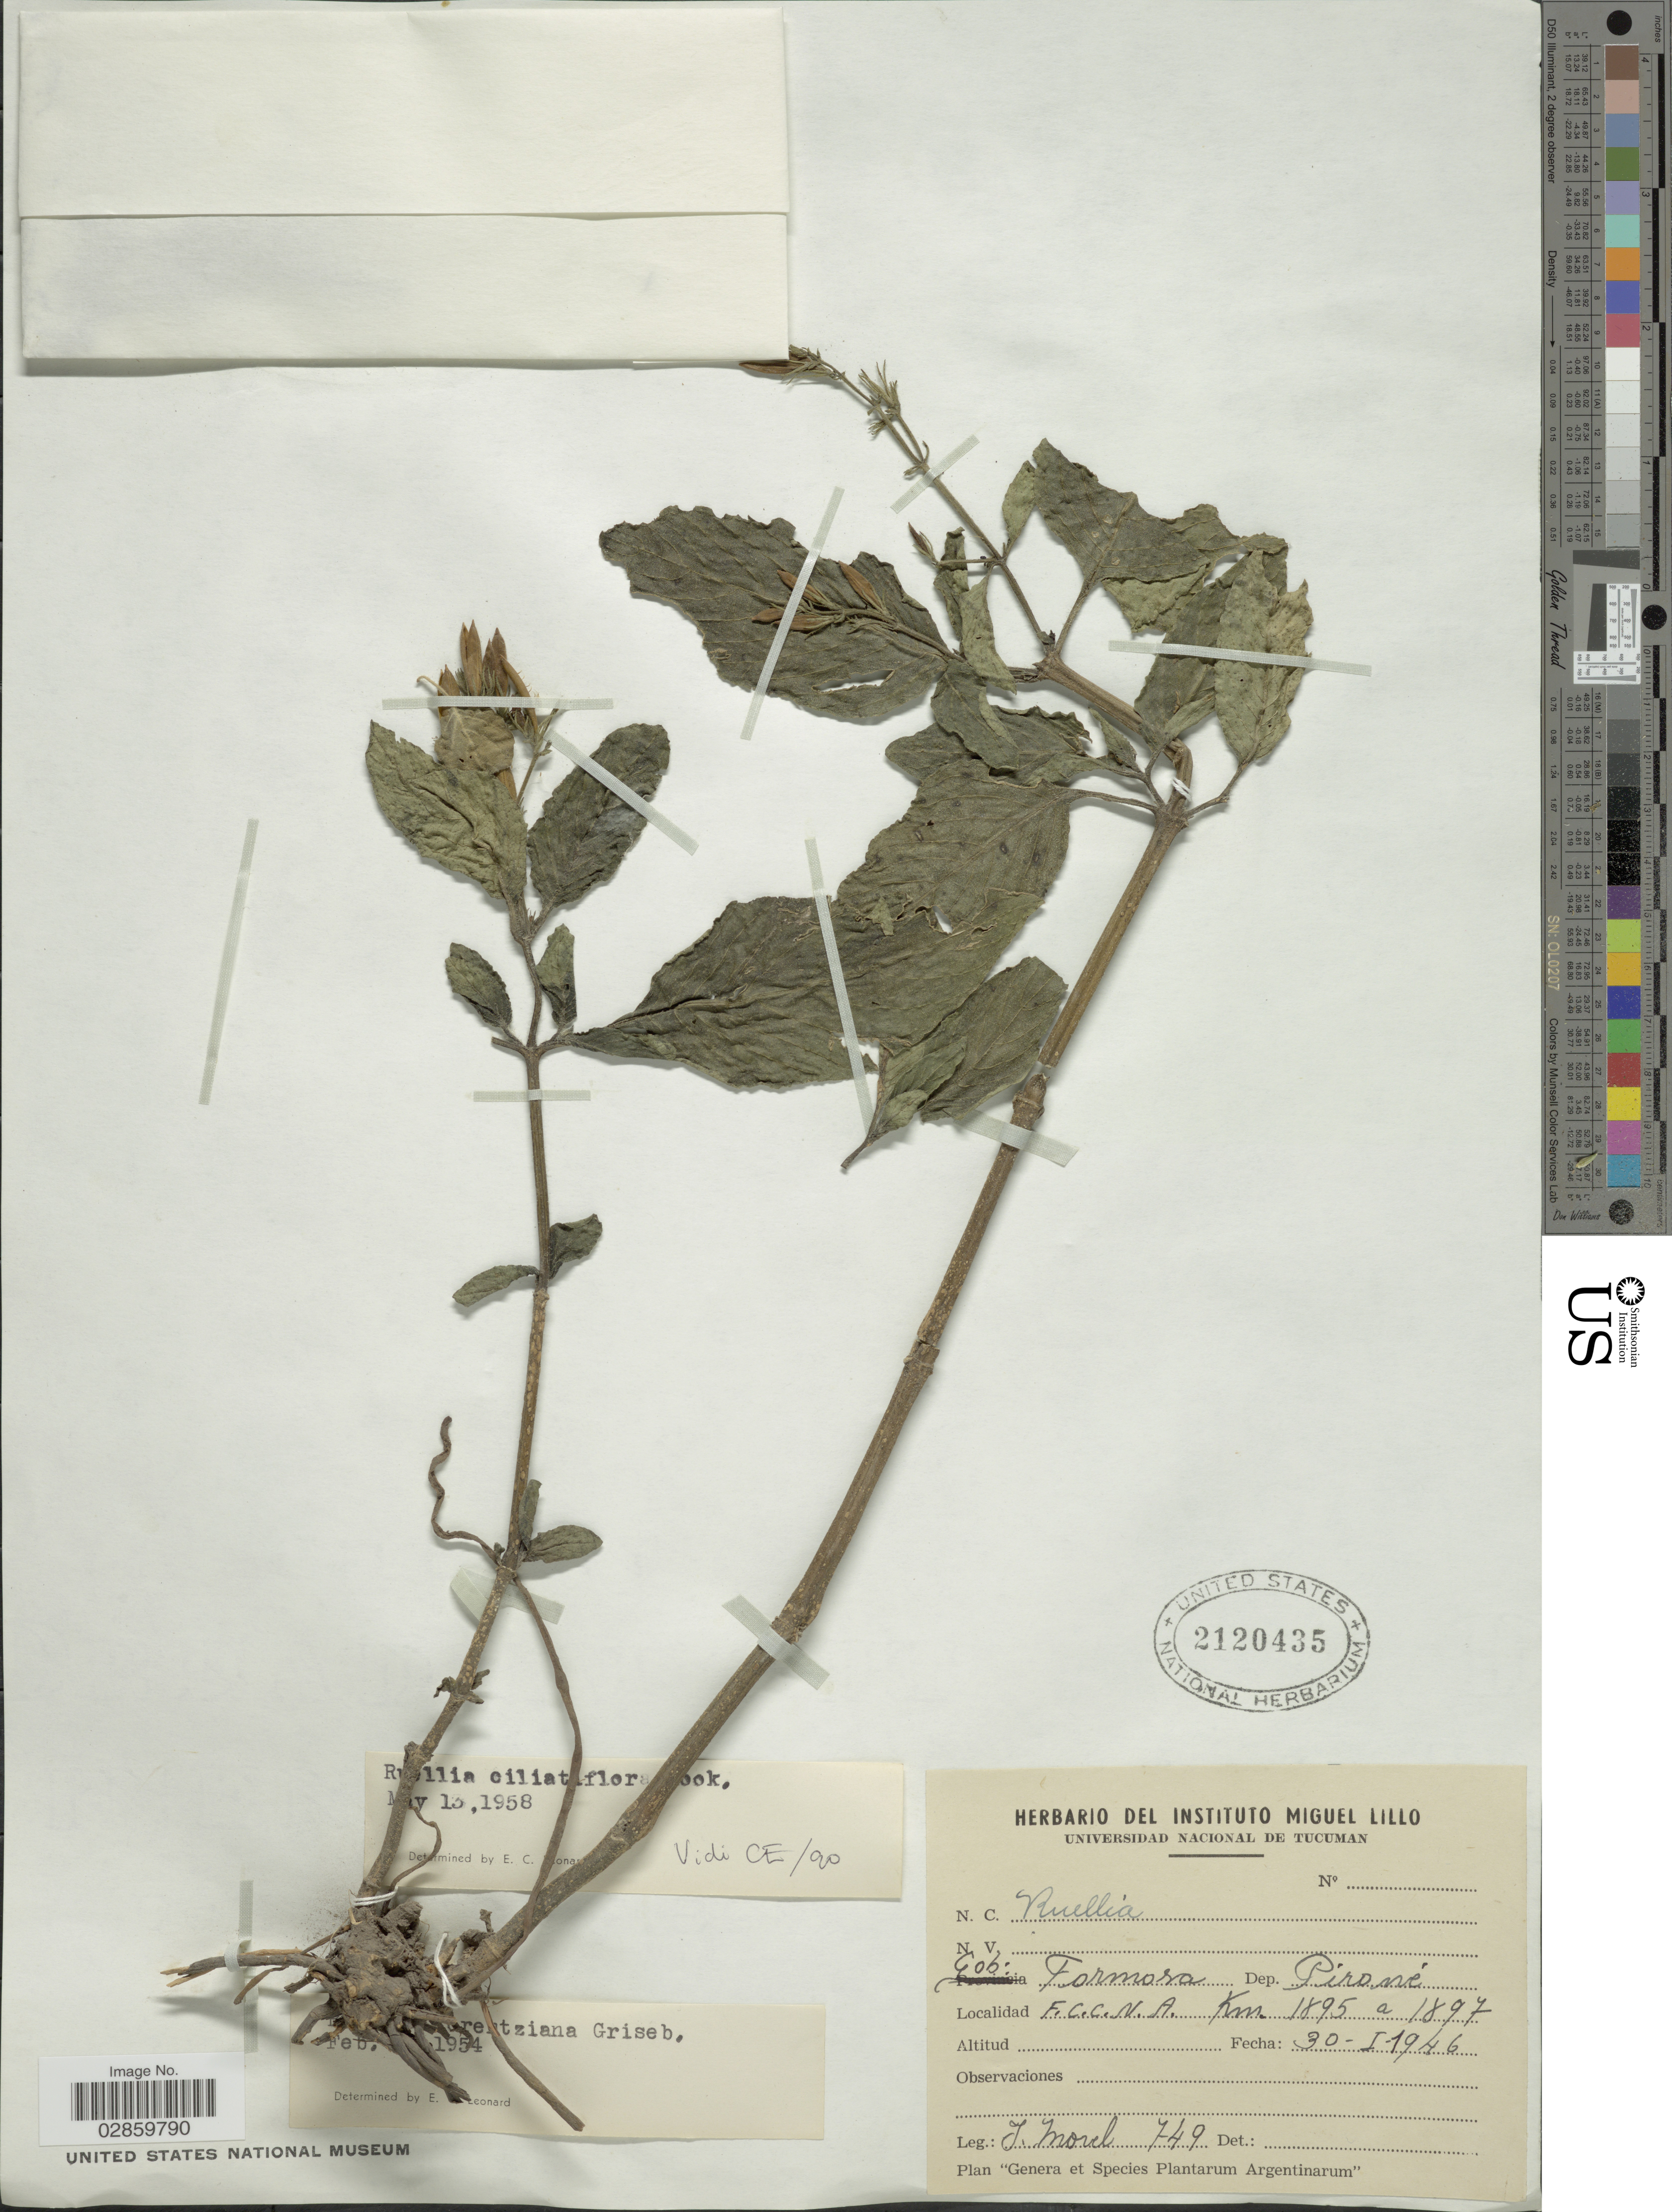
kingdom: Plantae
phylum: Tracheophyta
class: Magnoliopsida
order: Lamiales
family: Acanthaceae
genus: Ruellia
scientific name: Ruellia ciliatiflora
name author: Hook.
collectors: I. Morel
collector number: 749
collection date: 1946-01-30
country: Argentina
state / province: Formosa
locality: Gob. Formosa. Dep. Pironé. F.C.C.N.A. Km. 1895 a 1897.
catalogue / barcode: US 2120435